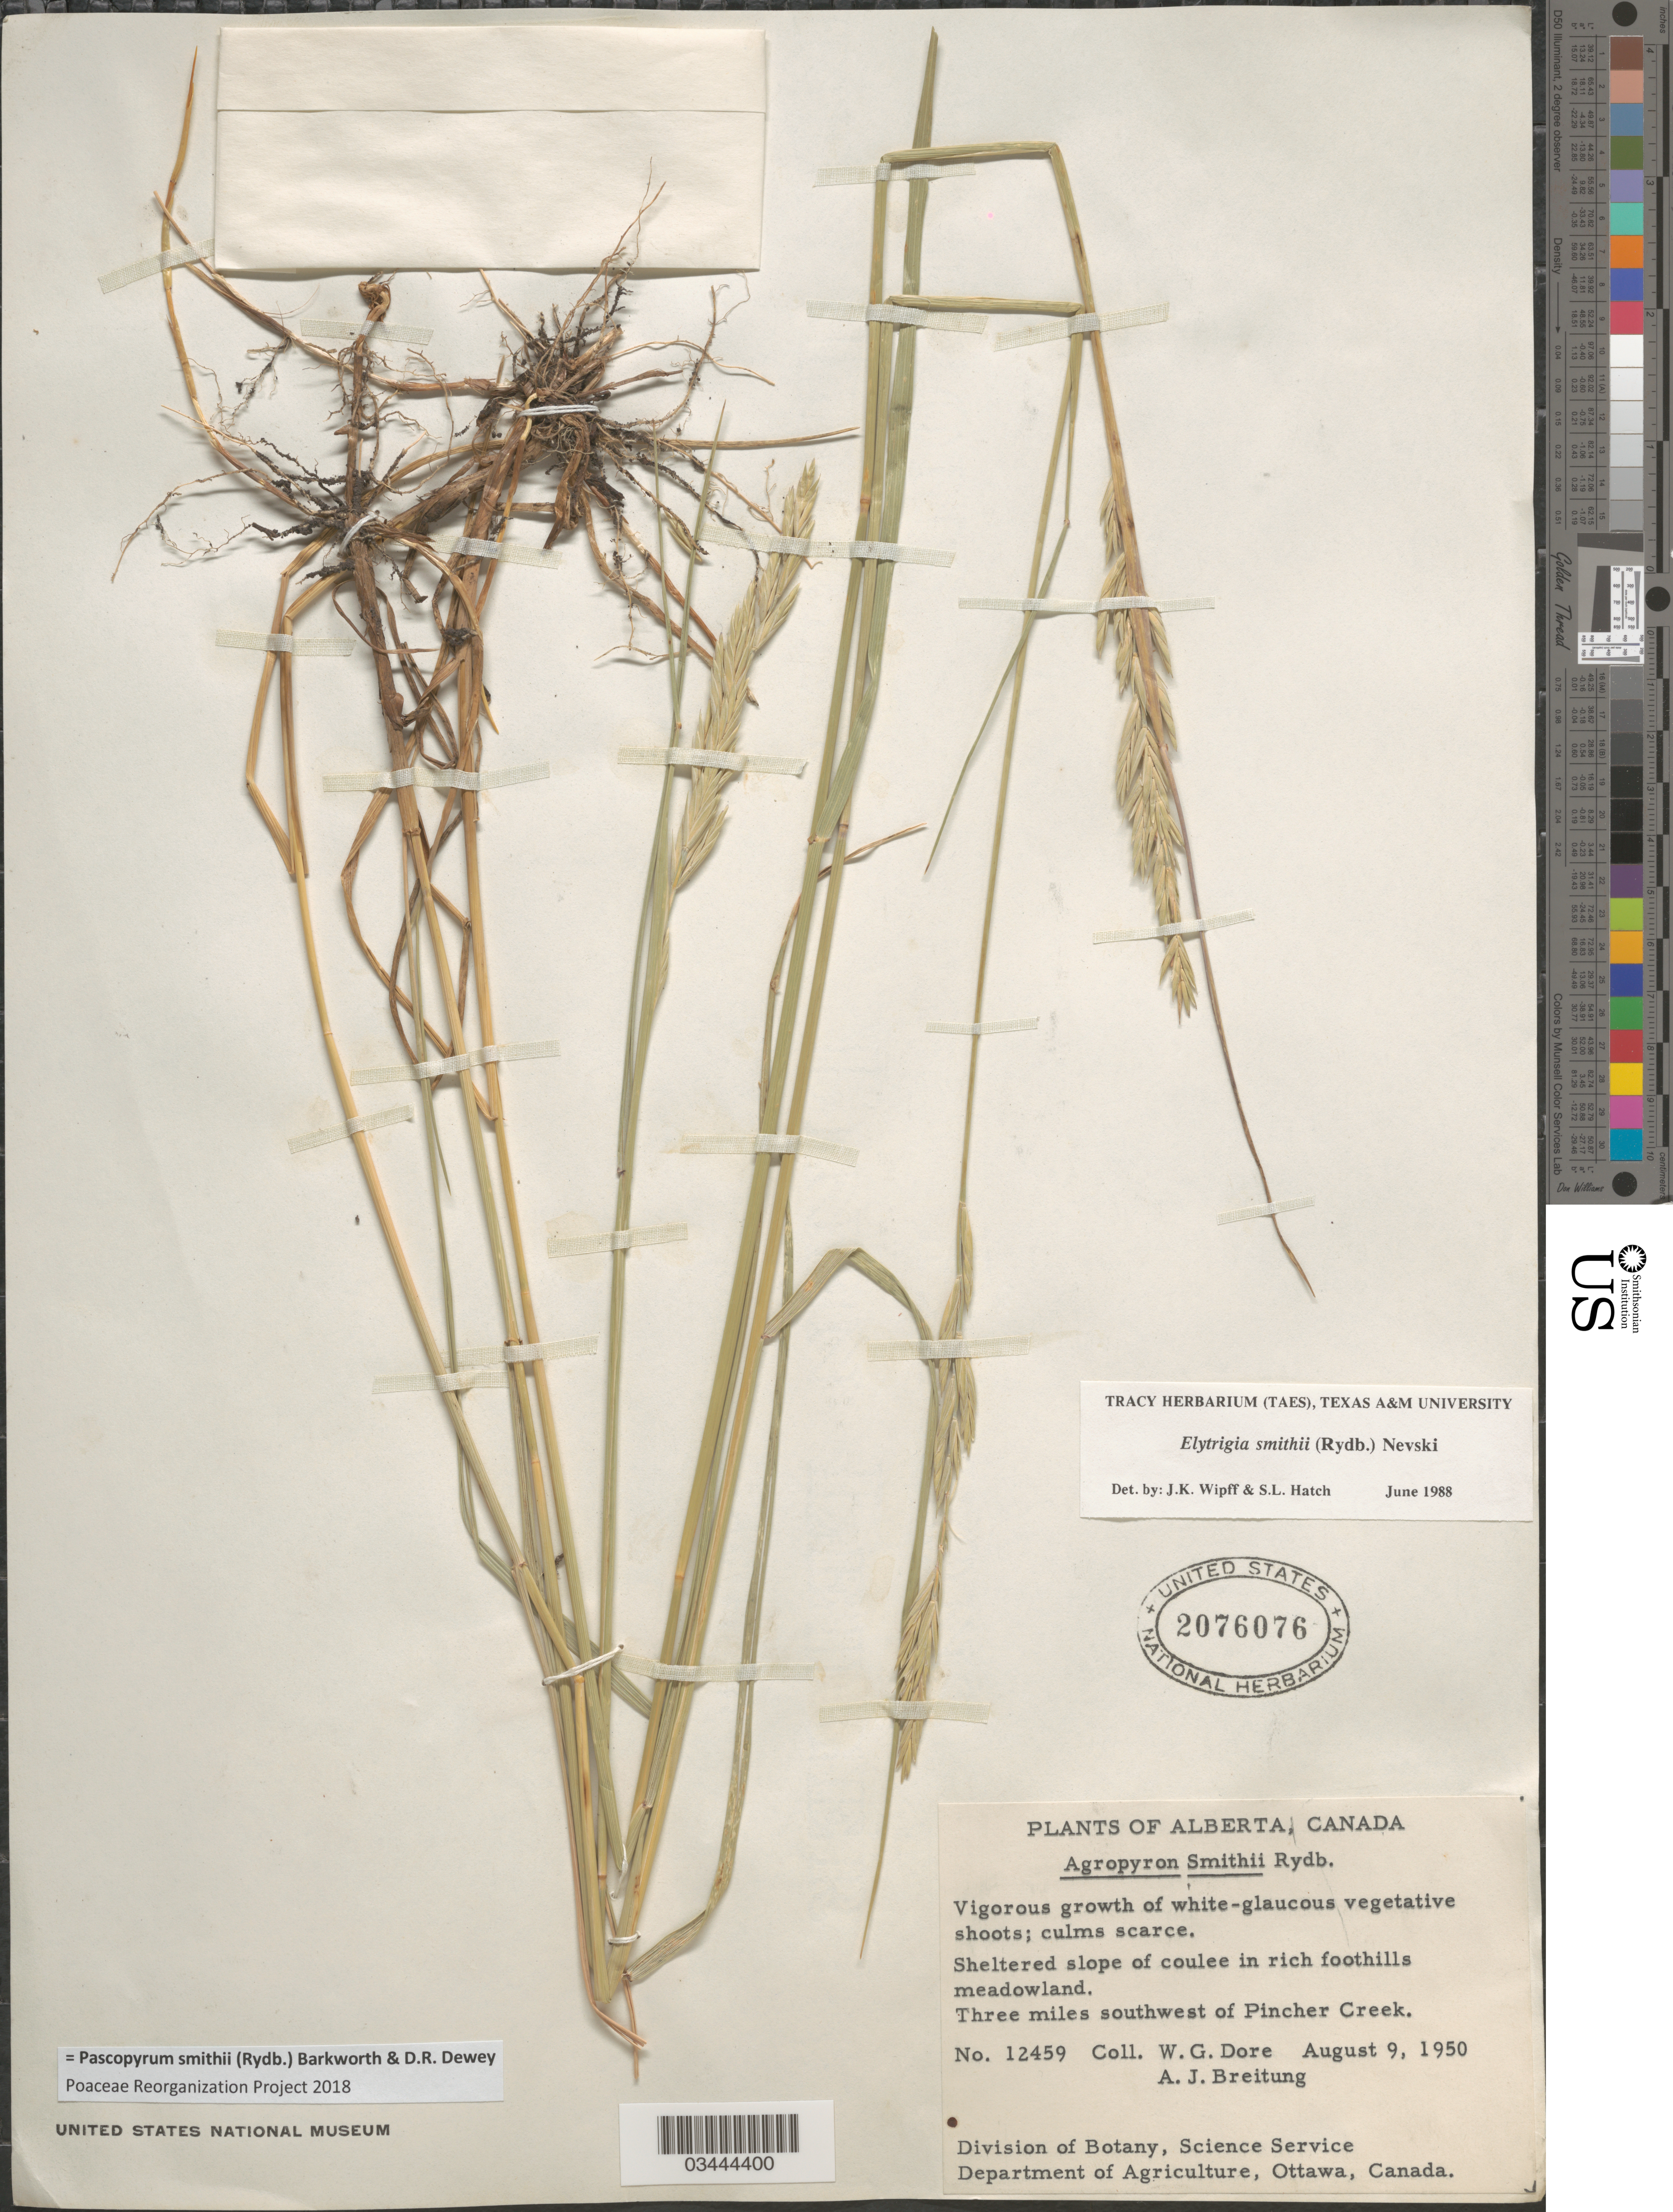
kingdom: Plantae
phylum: Tracheophyta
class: Liliopsida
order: Poales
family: Poaceae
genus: Pascopyrum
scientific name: Pascopyrum smithii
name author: (Rydb.) Barkworth & Dewey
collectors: W. Dore & A. Breitung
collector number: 12459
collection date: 1950-08-09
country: Canada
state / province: Alberta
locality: Sheltered slope of coulee in rich foothills meadowland. Three miles southwest of Pincher Creek.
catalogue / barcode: US 2076076